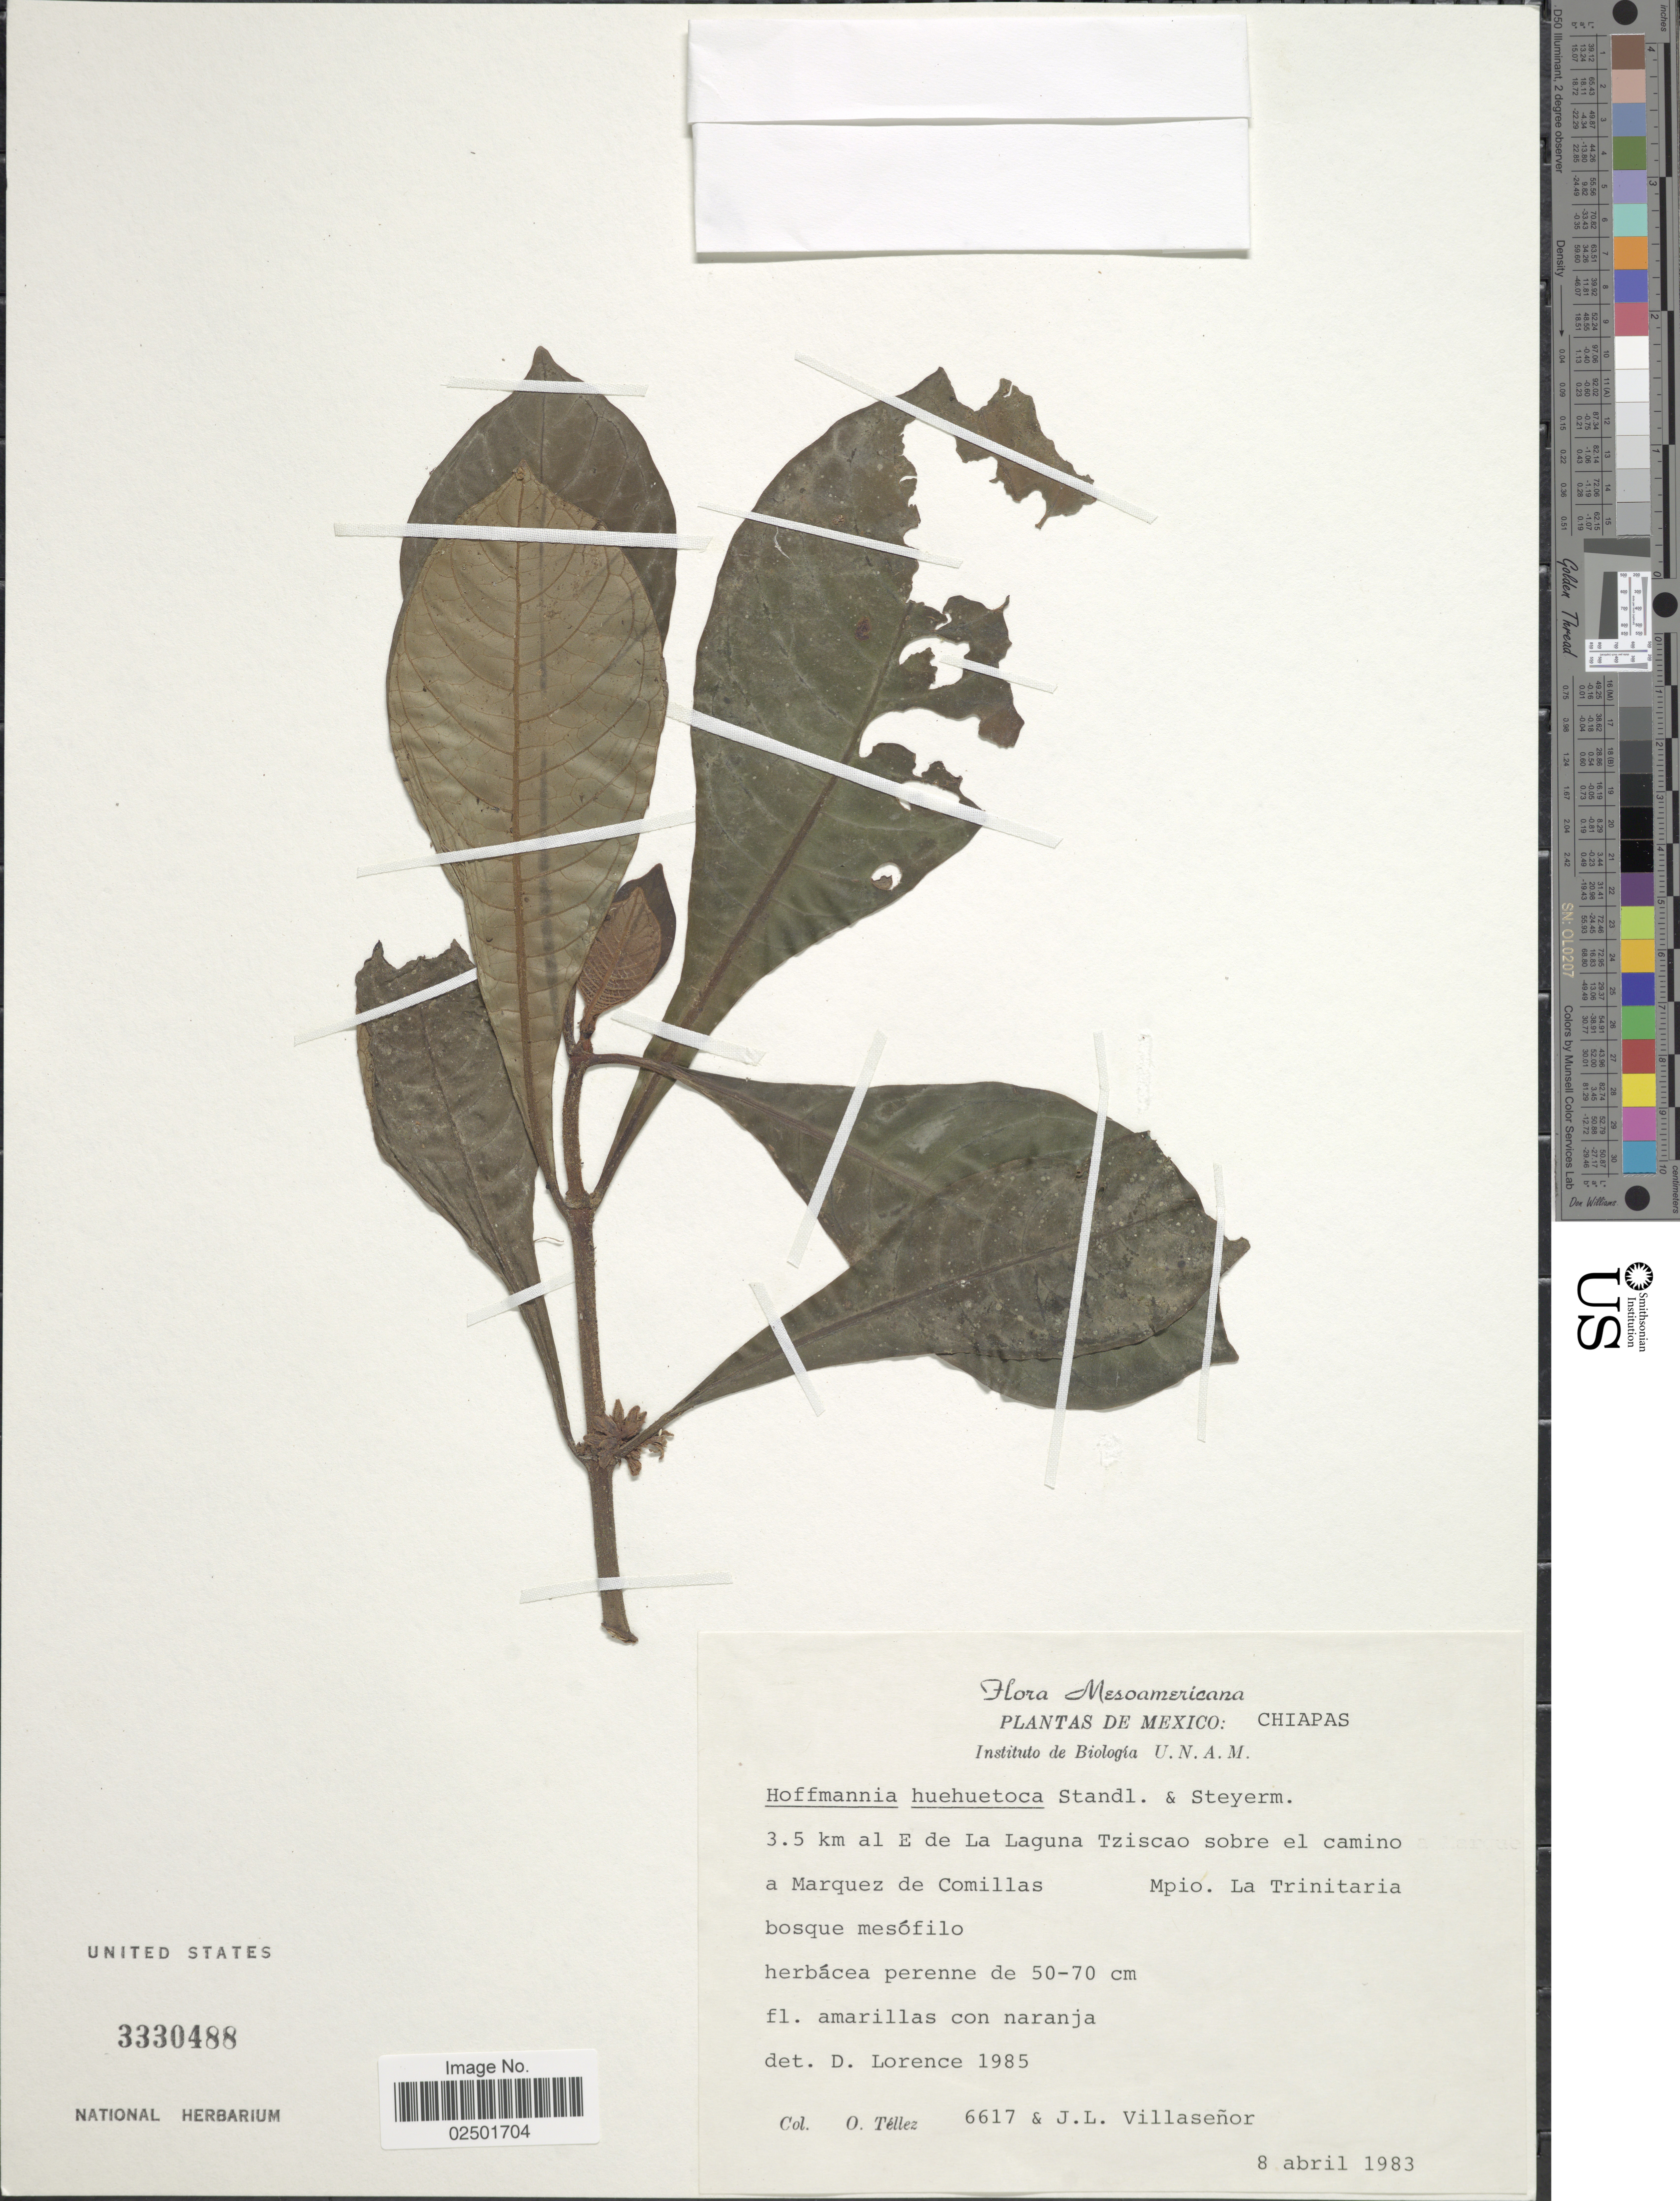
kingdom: Plantae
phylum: Tracheophyta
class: Magnoliopsida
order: Gentianales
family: Rubiaceae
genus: Hoffmannia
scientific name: Hoffmannia huehueteca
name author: Standl. & Steyerm.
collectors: O. Tellez & J. Villaseñor R.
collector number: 6617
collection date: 1983-04-08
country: Mexico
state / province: Chiapas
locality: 3.5 km al E de La Laguna Tziscao sobre el camino a Marquez de Comillas, Mpio. La Trinitaria, bosque mesófilo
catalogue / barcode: US 3330488